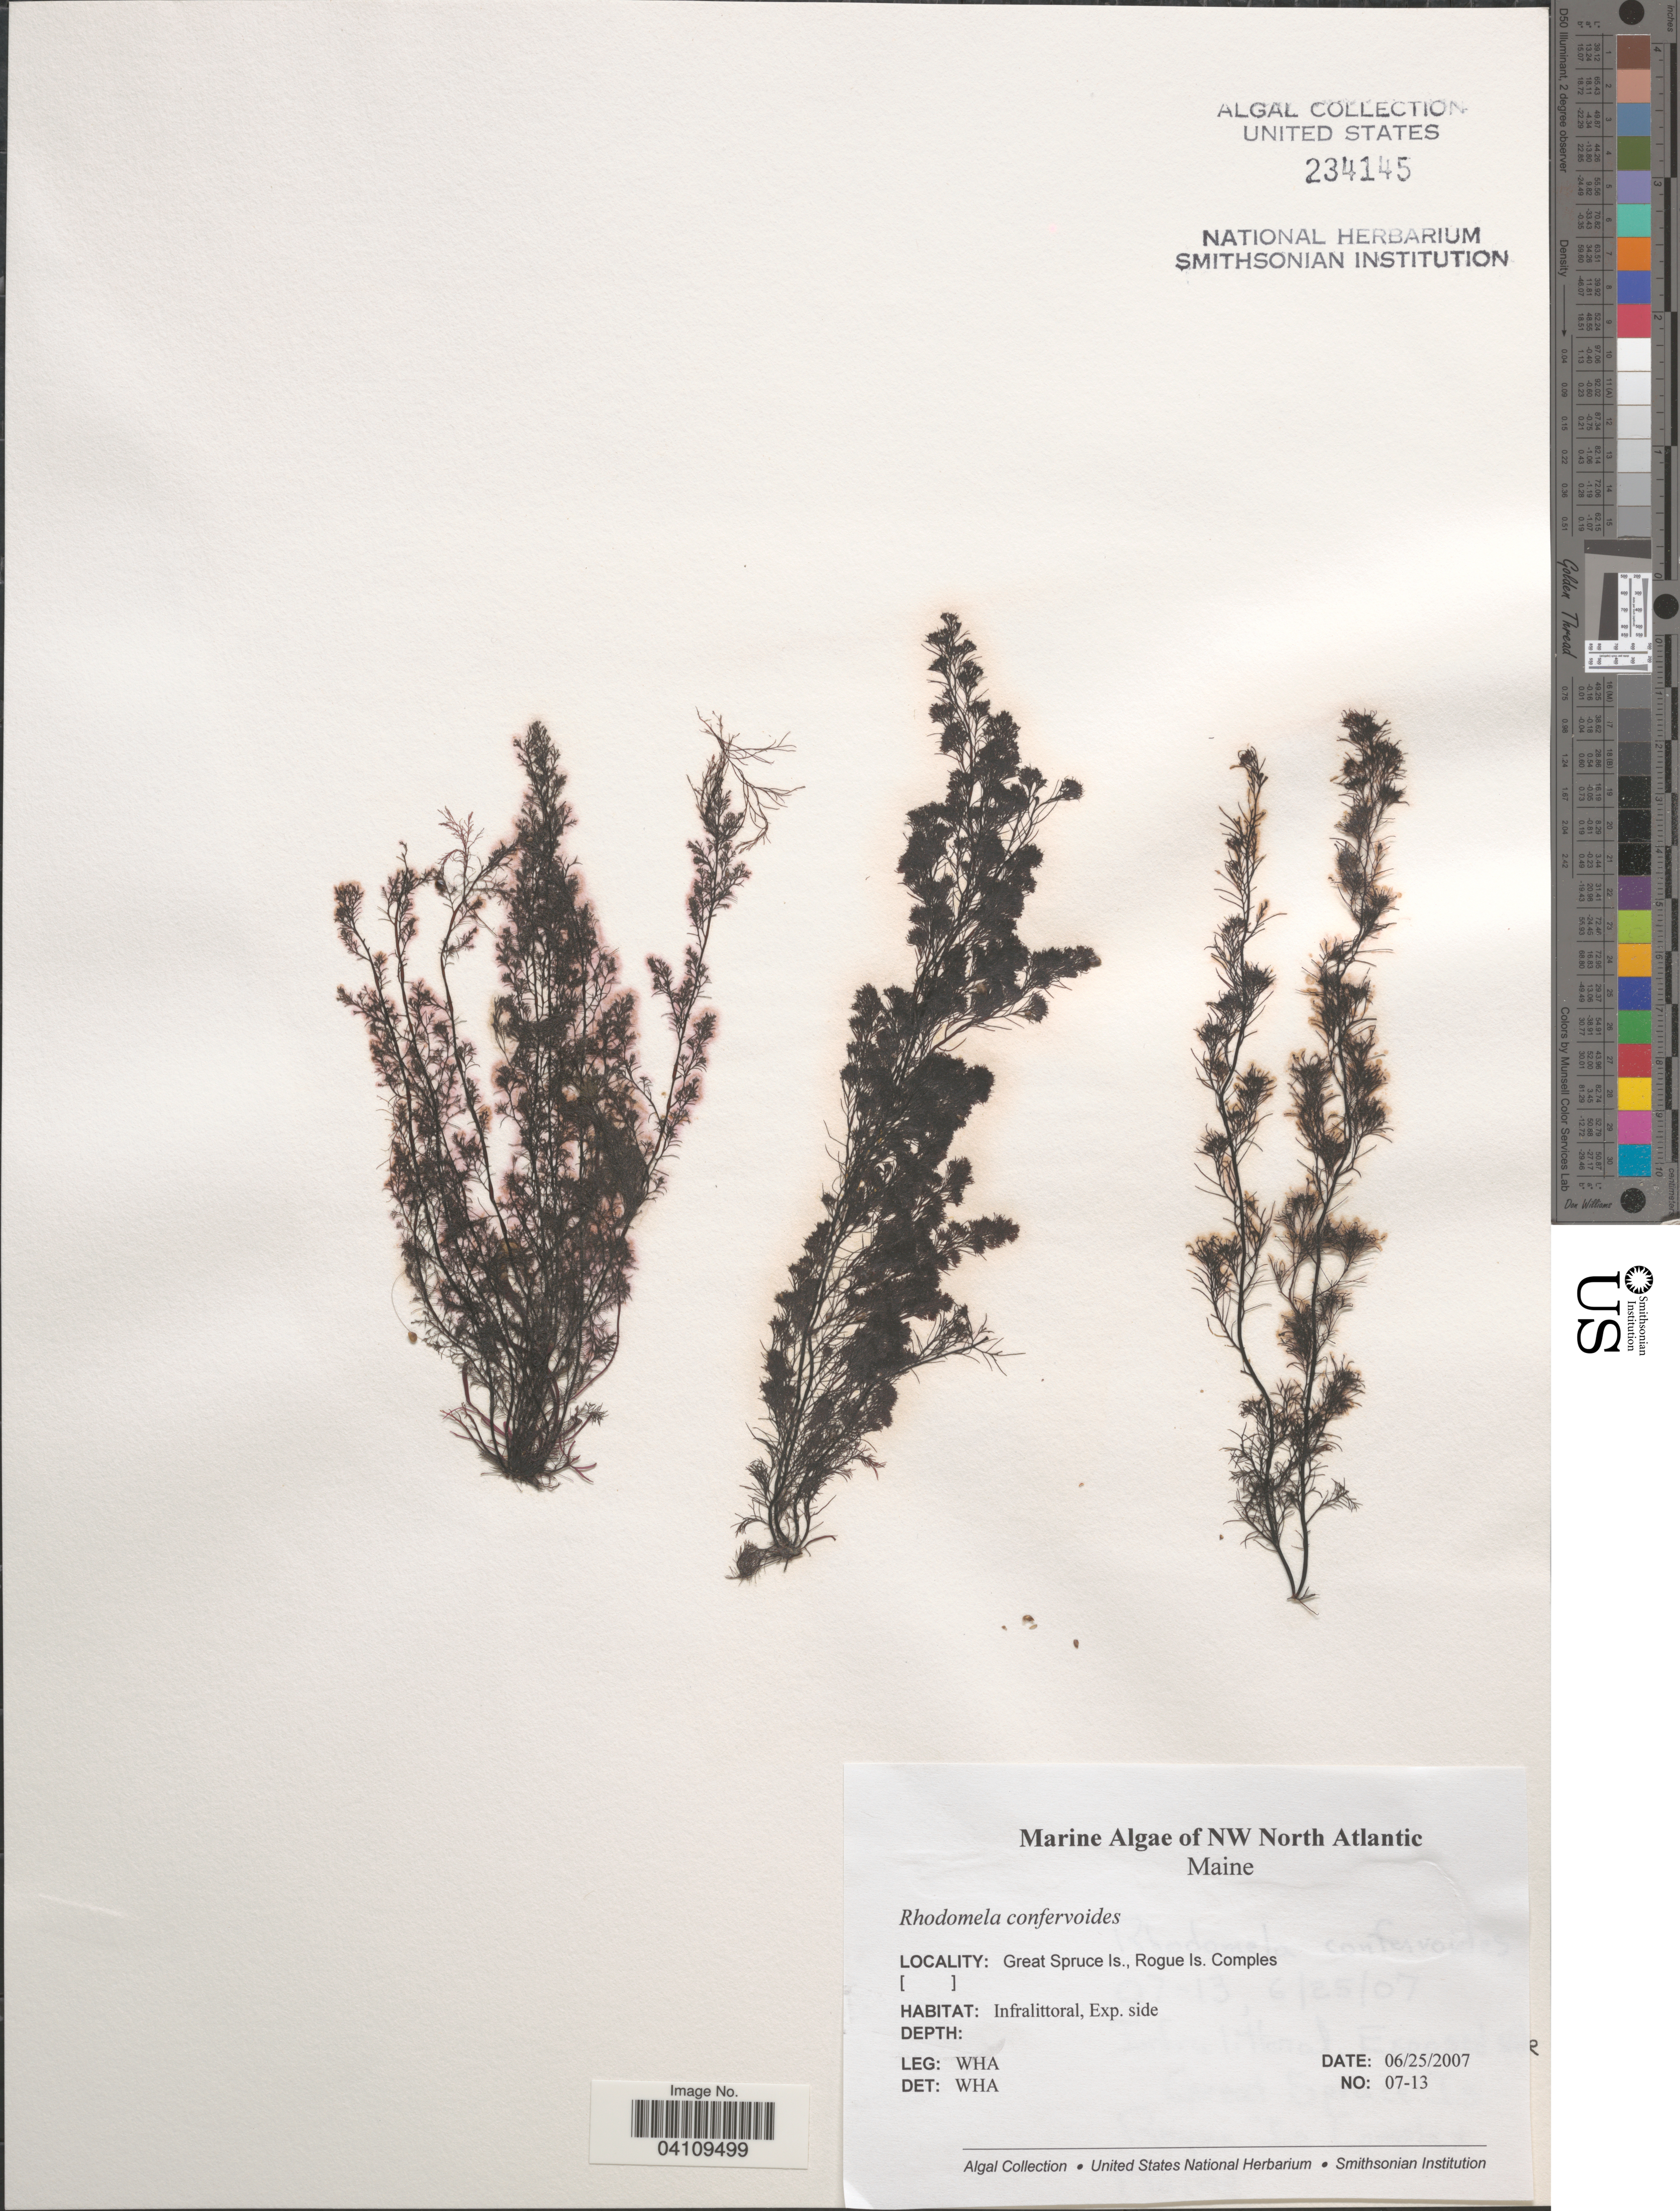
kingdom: Plantae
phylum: Rhodophyta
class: Florideophyceae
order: Ceramiales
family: Rhodomelaceae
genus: Rhodomela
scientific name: Rhodomela confervoides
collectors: W. H. Adey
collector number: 07-13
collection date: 2007-06-25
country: United States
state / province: Maine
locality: NW North Atlantic. Great Spruce Is., Rogue Is. Comples. Infralittoral, Exp. site.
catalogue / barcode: US 234145